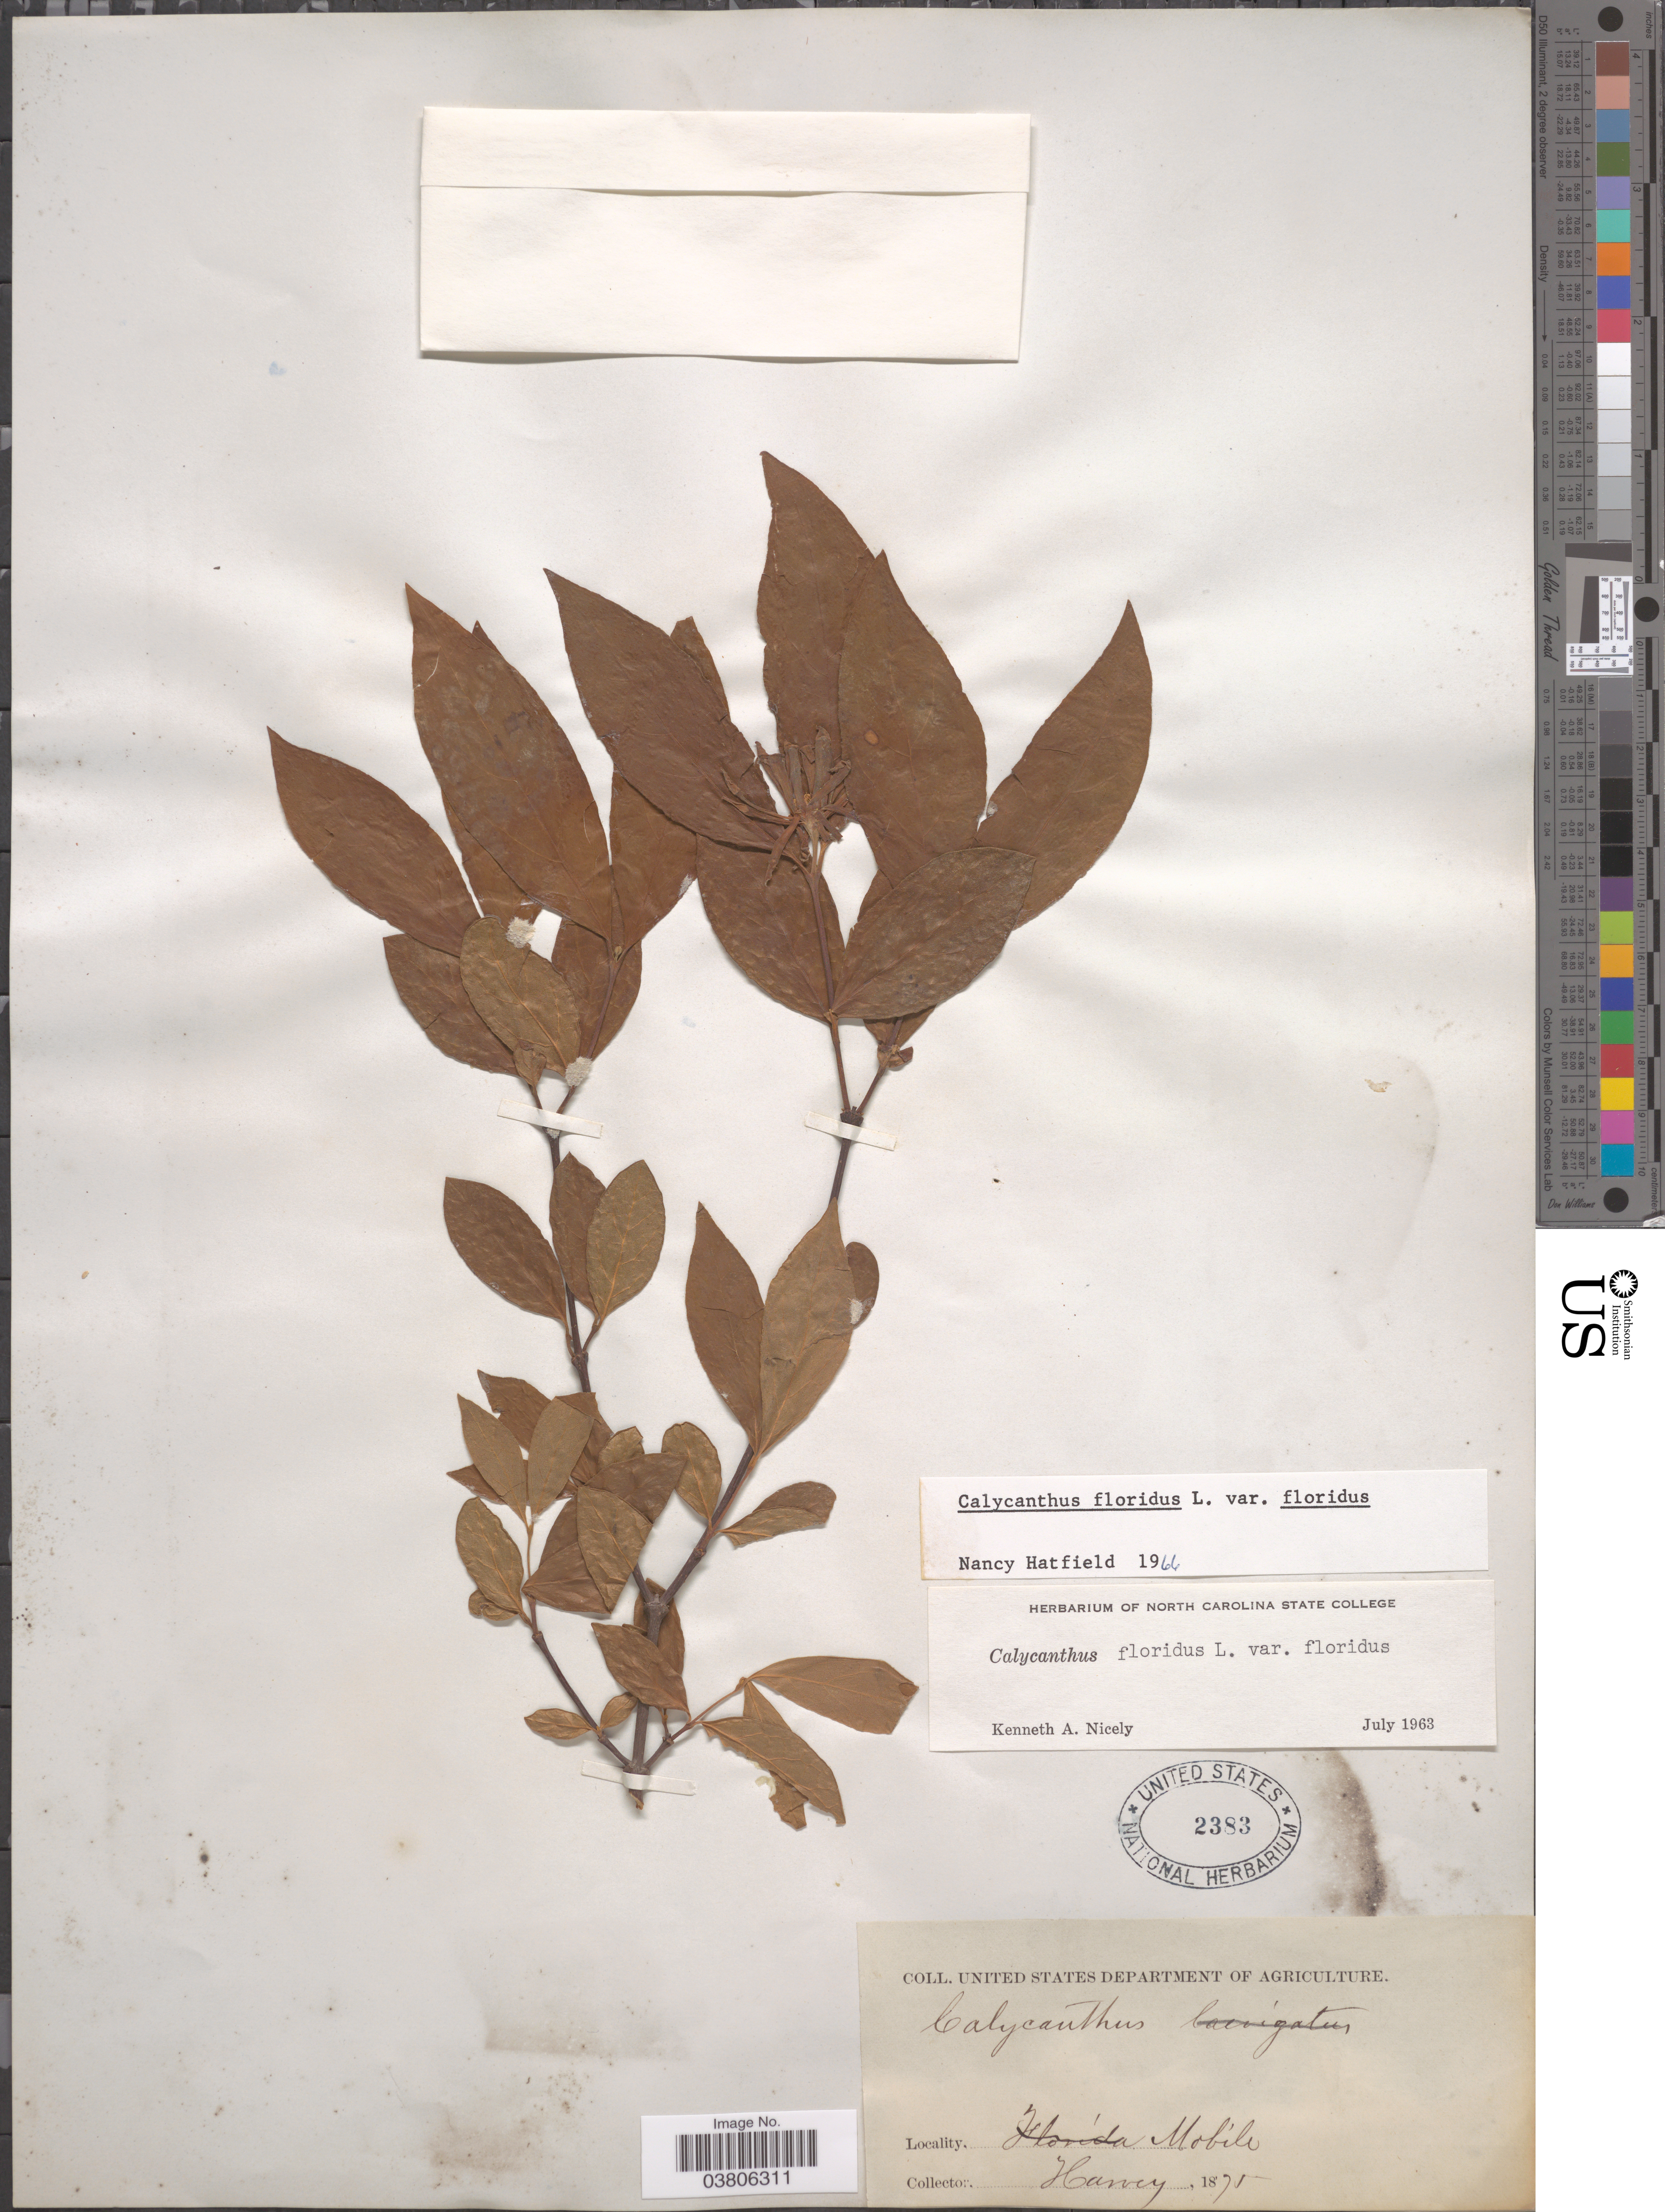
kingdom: Plantae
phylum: Tracheophyta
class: Magnoliopsida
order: Laurales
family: Calycanthaceae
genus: Calycanthus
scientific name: Calycanthus floridus var. laevigatus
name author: (Willd.) Torr. & A. Gray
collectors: -. Harvey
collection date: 1875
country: United States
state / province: Alabama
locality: Mobile.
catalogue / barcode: US 2383